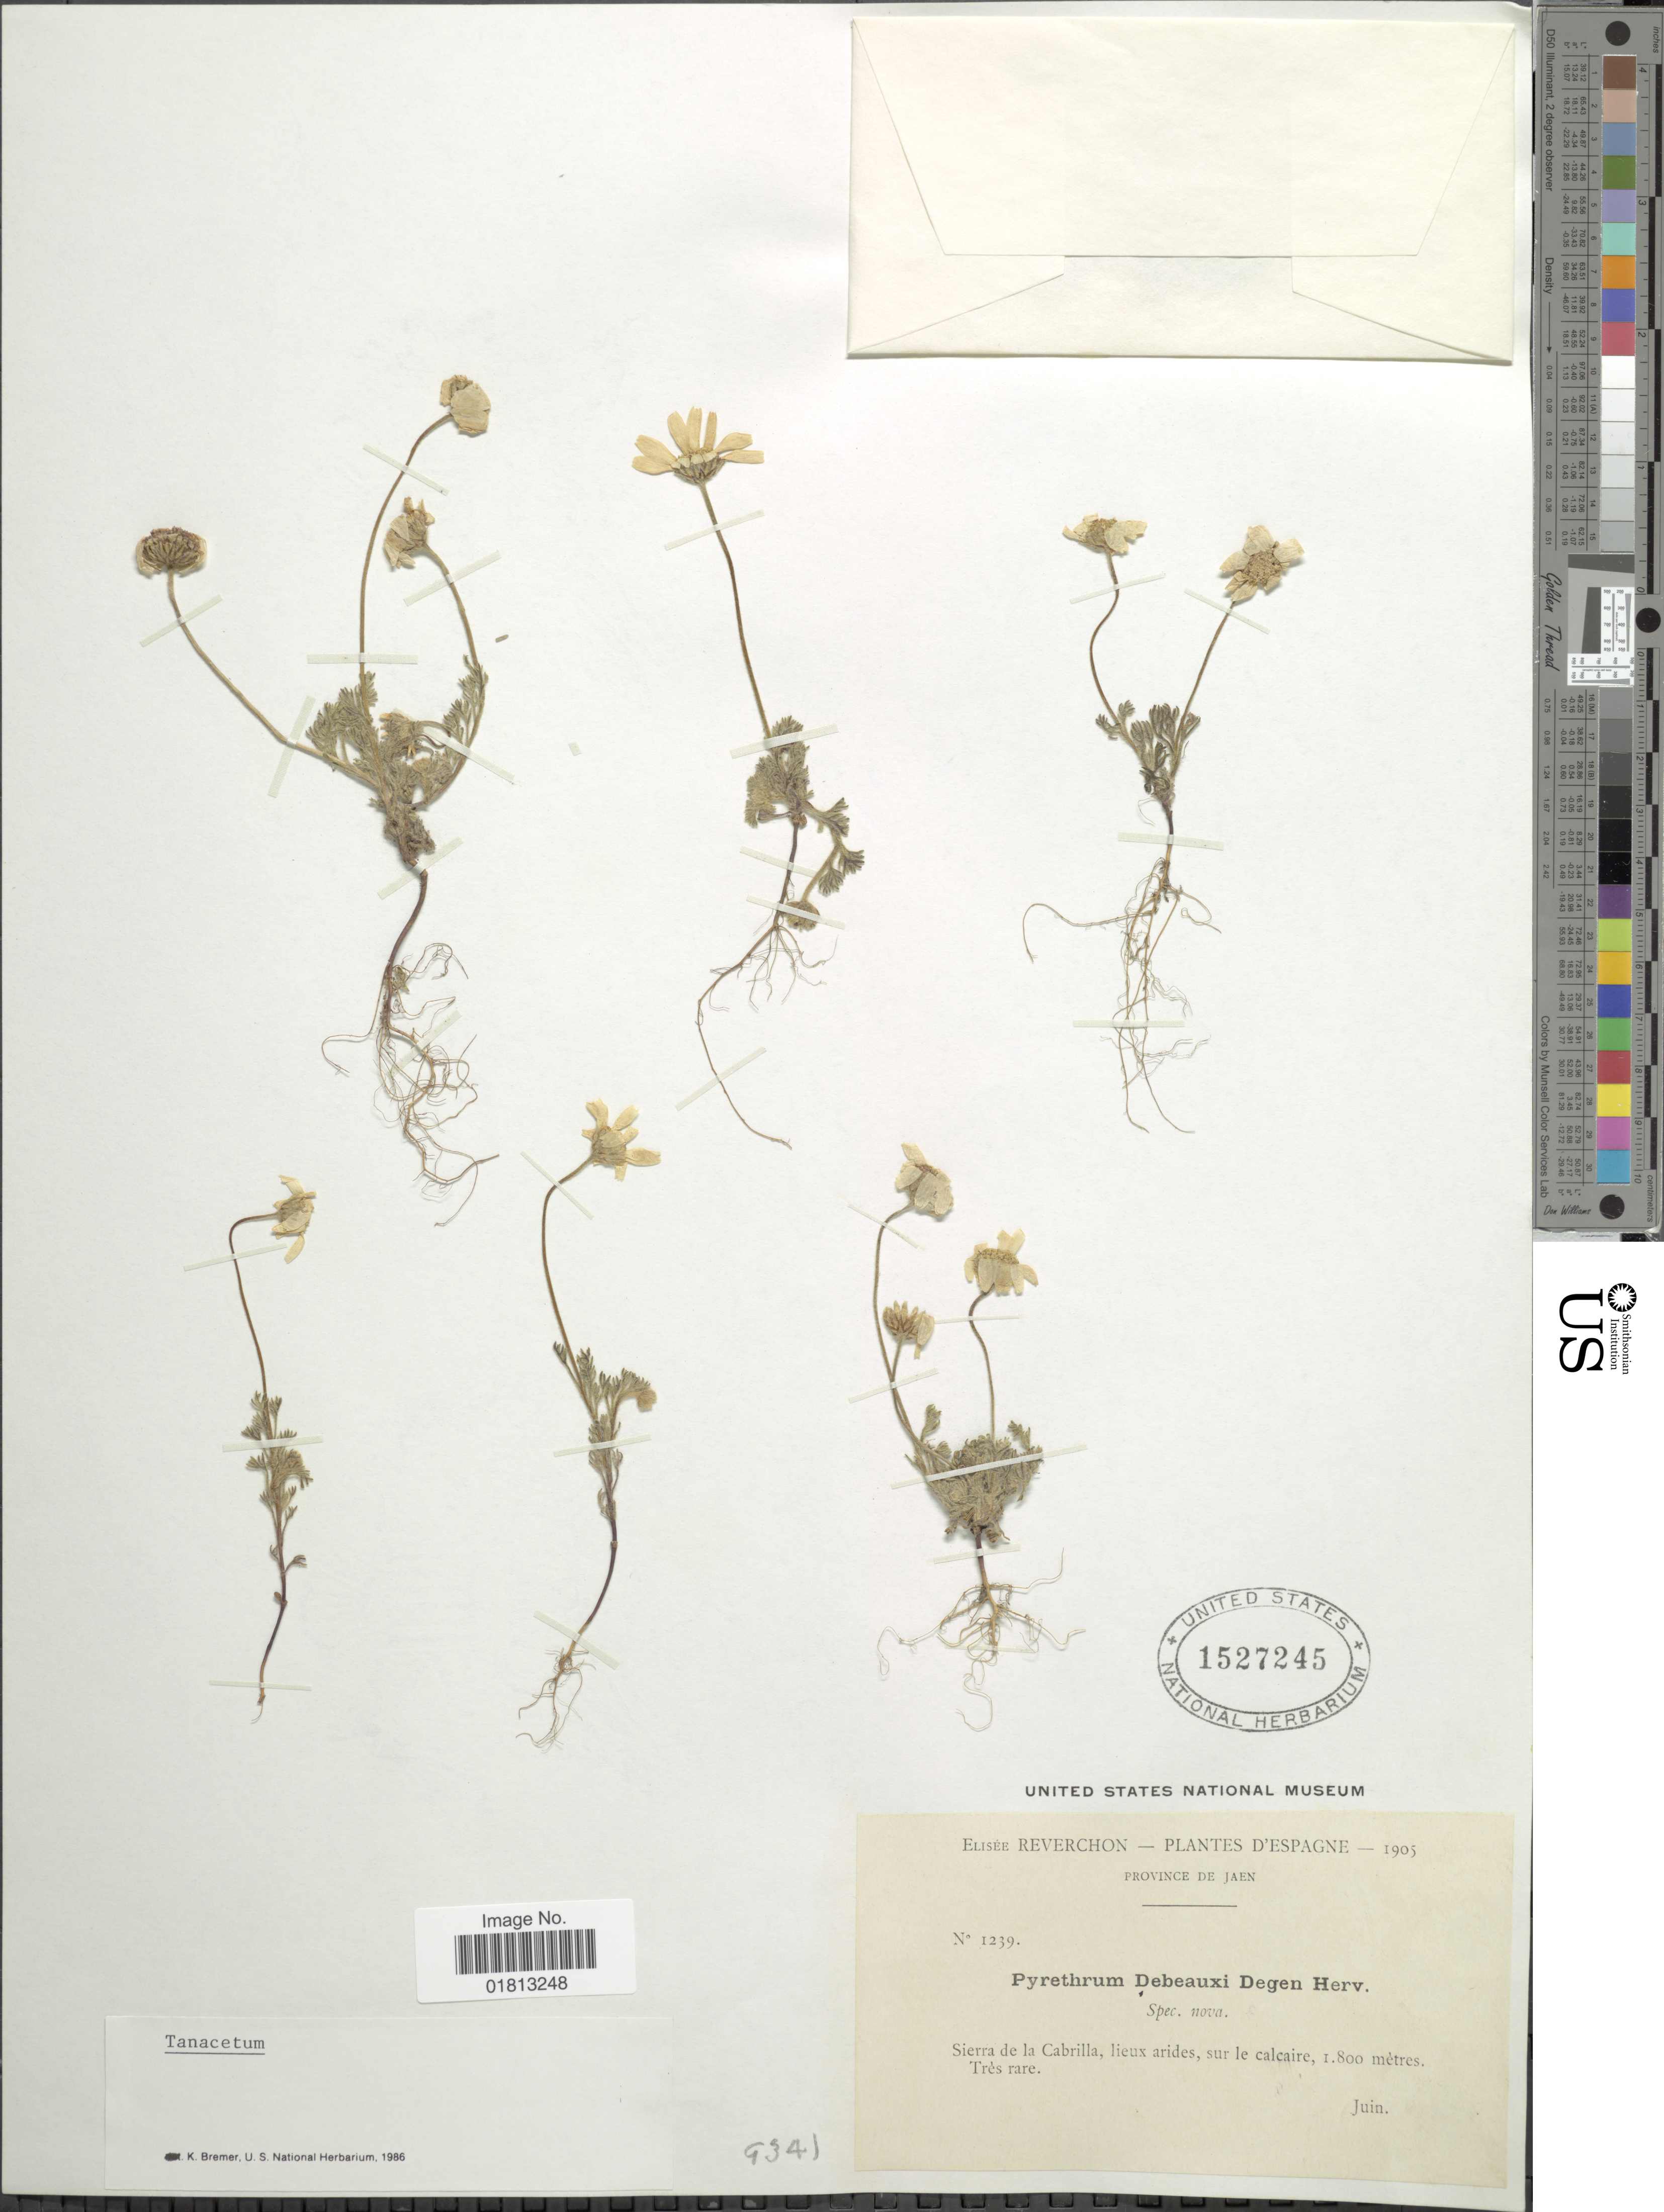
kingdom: Plantae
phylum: Tracheophyta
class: Magnoliopsida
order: Asterales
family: Asteraceae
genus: Castrilanthemum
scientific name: Castrilanthemum debeauxii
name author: (Degen et al.) Vogt & Oberpr.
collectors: E. Reverchon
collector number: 1239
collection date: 1905-06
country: Spain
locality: Province De Jaen, Sierra de la Cabrilla, lieux arides, sur lw calcaire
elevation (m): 1800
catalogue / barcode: US 1527245